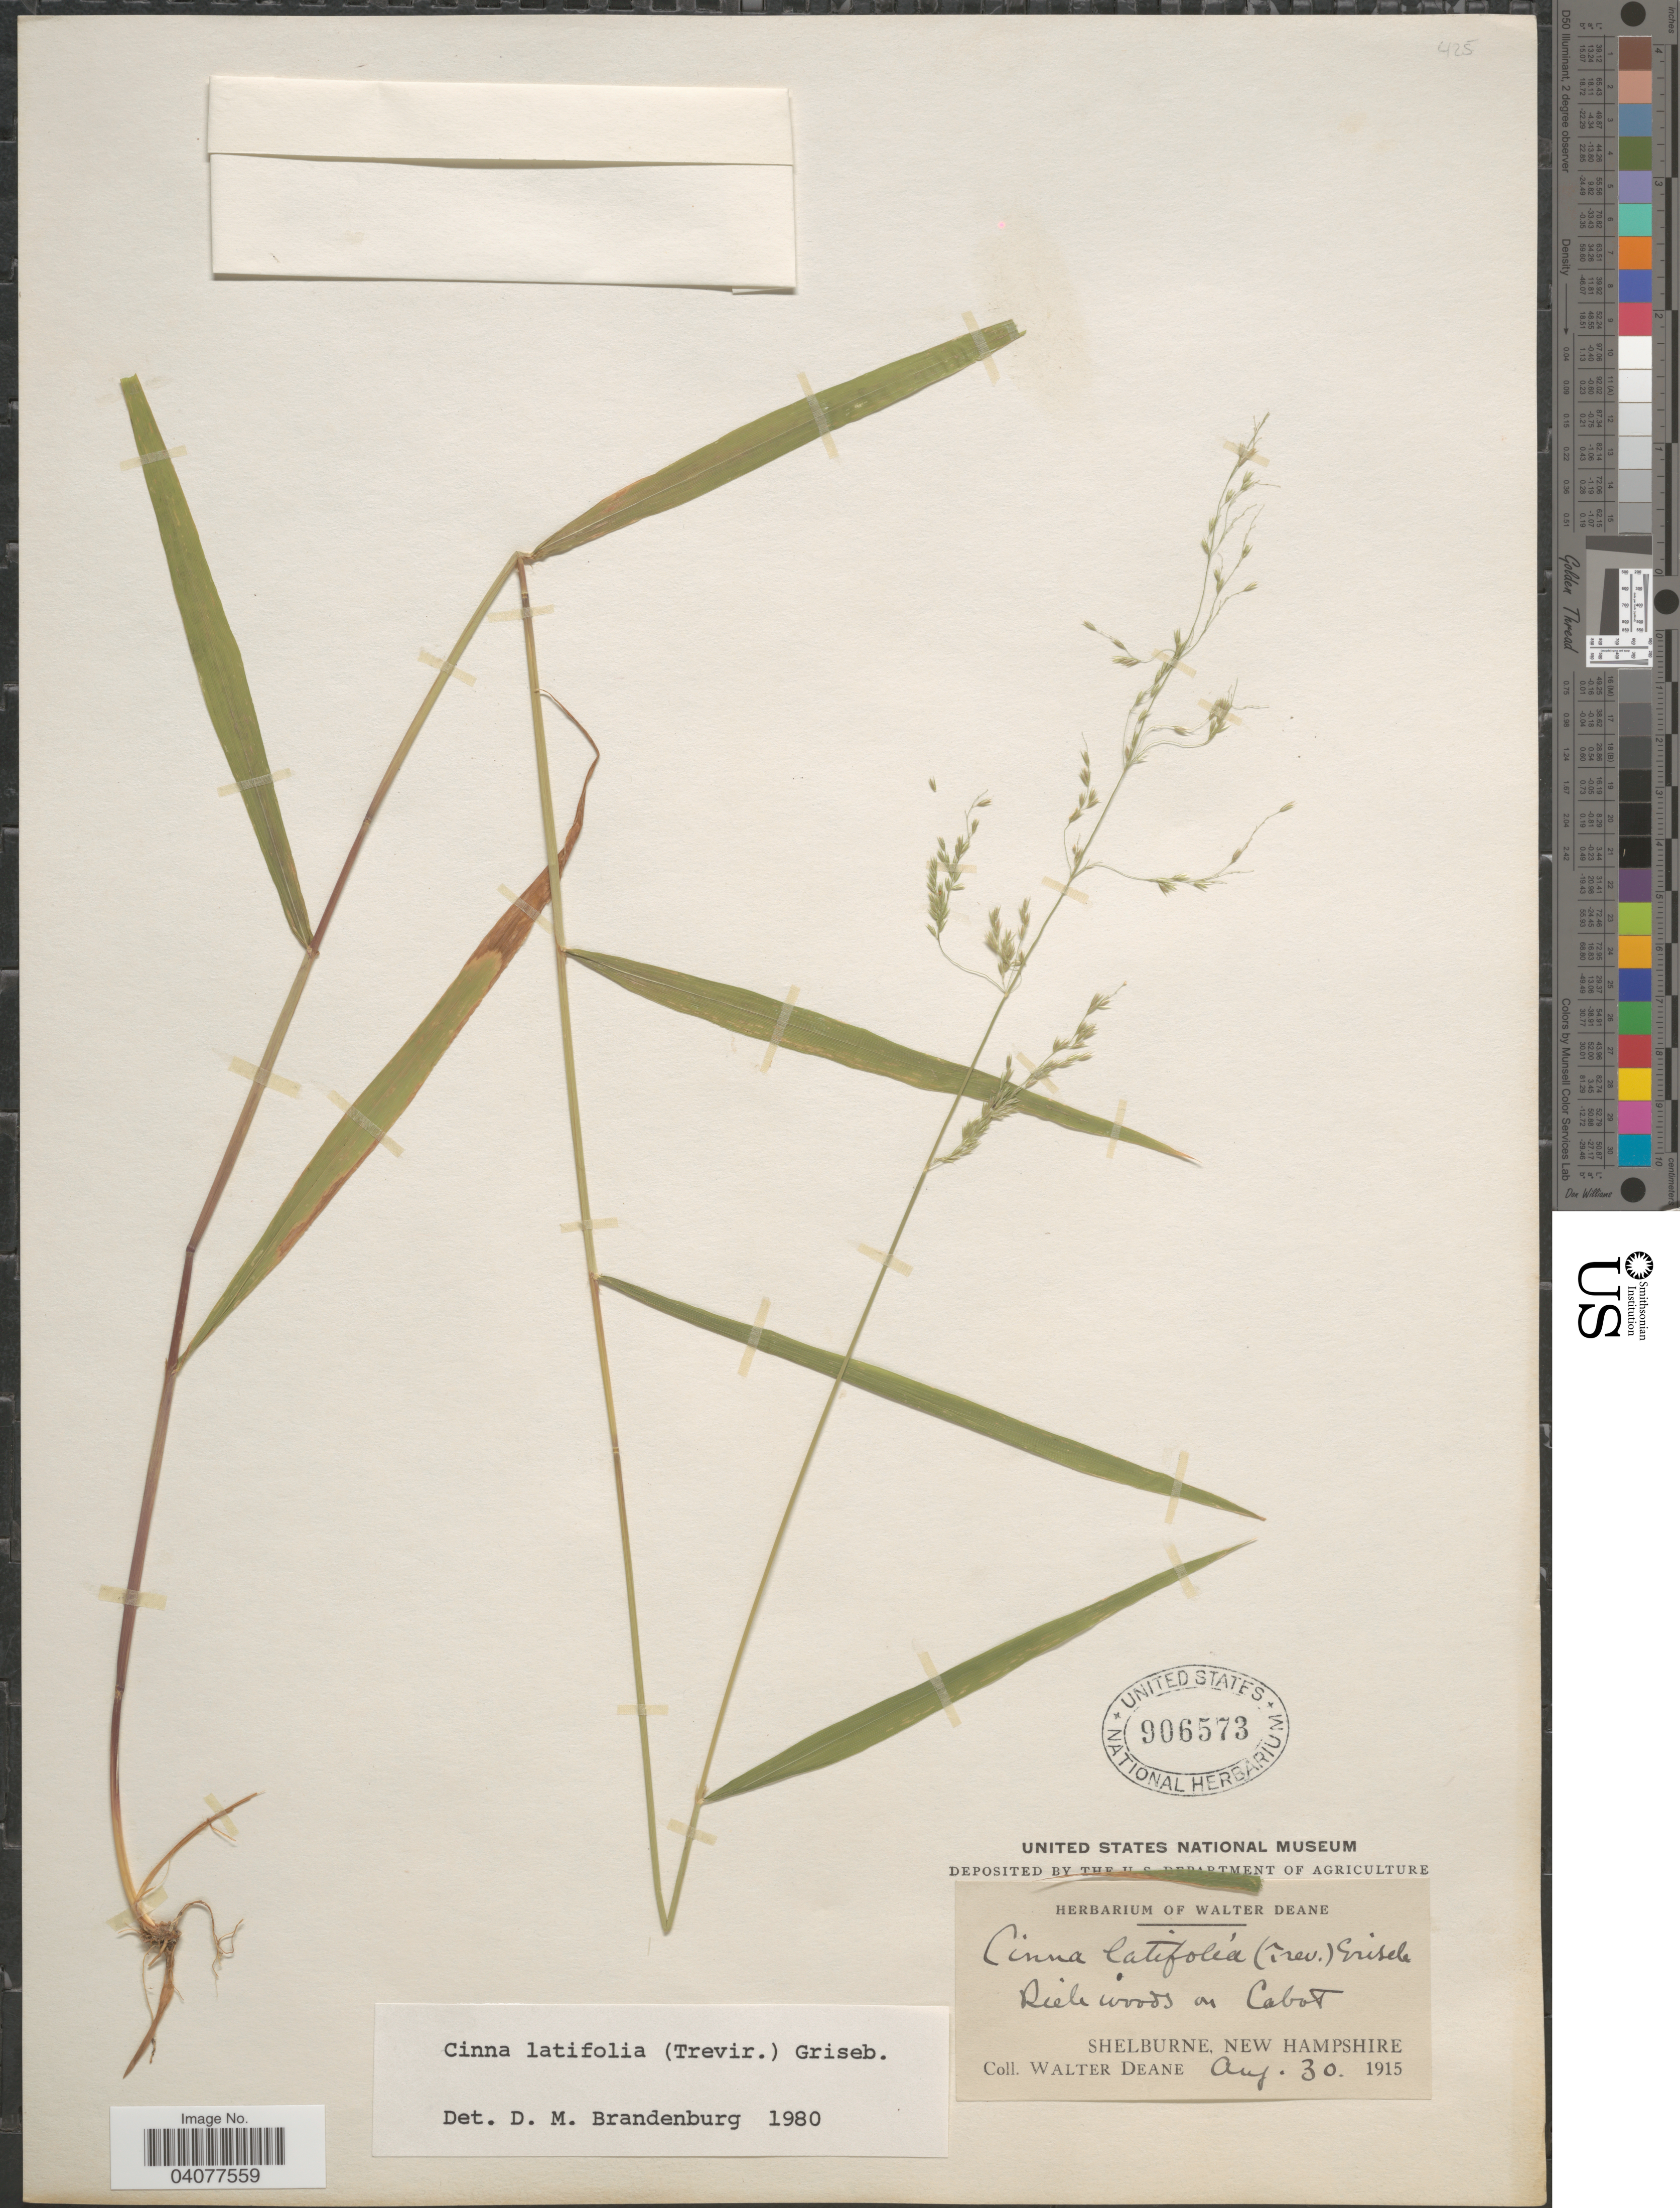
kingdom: Plantae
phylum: Tracheophyta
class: Liliopsida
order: Poales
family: Poaceae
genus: Cinna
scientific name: Cinna latifolia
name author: (Trevir. ex Goeppert) Griseb.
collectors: W. Deane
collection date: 1915-08-30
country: United States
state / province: New Hampshire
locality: Riele woods on Cabot. Shelburne.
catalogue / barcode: US 906573